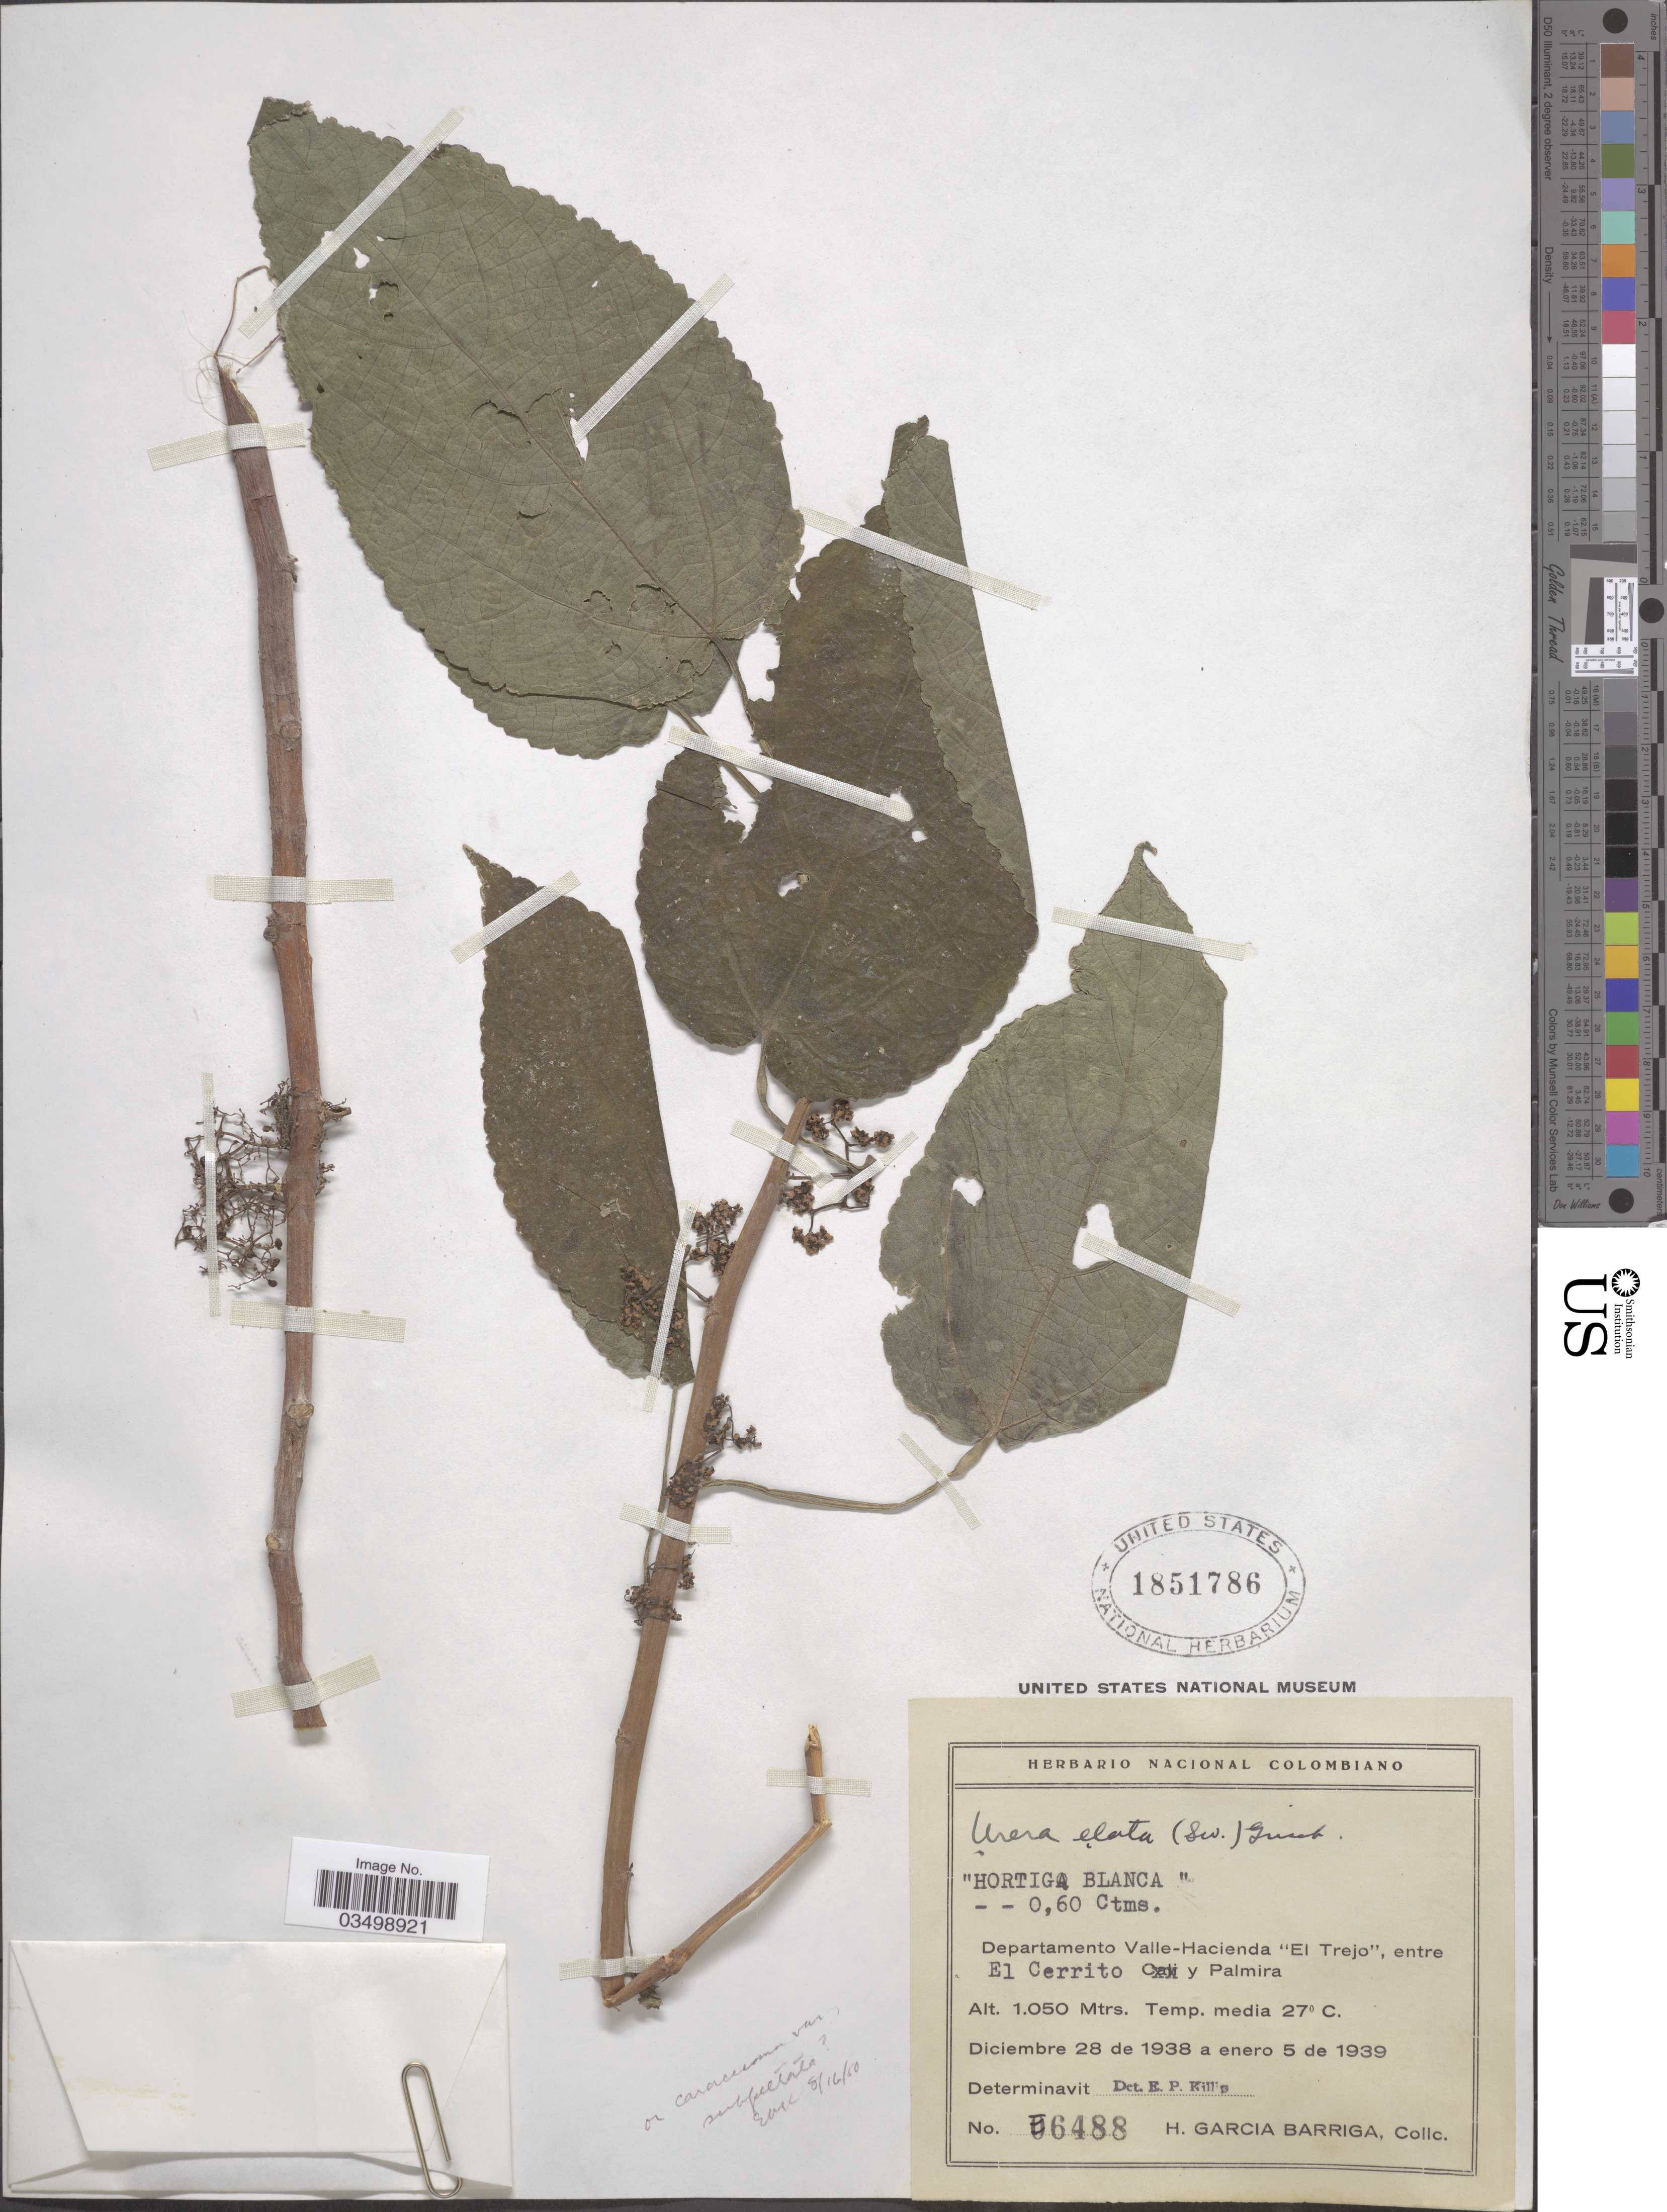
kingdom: Plantae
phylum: Tracheophyta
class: Magnoliopsida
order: Rosales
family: Urticaceae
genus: Urera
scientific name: Urera caracasana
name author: (Jacq.) Gaudich. ex Griseb.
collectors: H. García Barriga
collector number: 6488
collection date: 1938-12-28/1939-01-05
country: Colombia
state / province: Valle del Cauca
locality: Departamento Valle-Hacienda "El Trejo", entre El Cerrito y Palmira.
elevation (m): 1050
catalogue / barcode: US 1851786